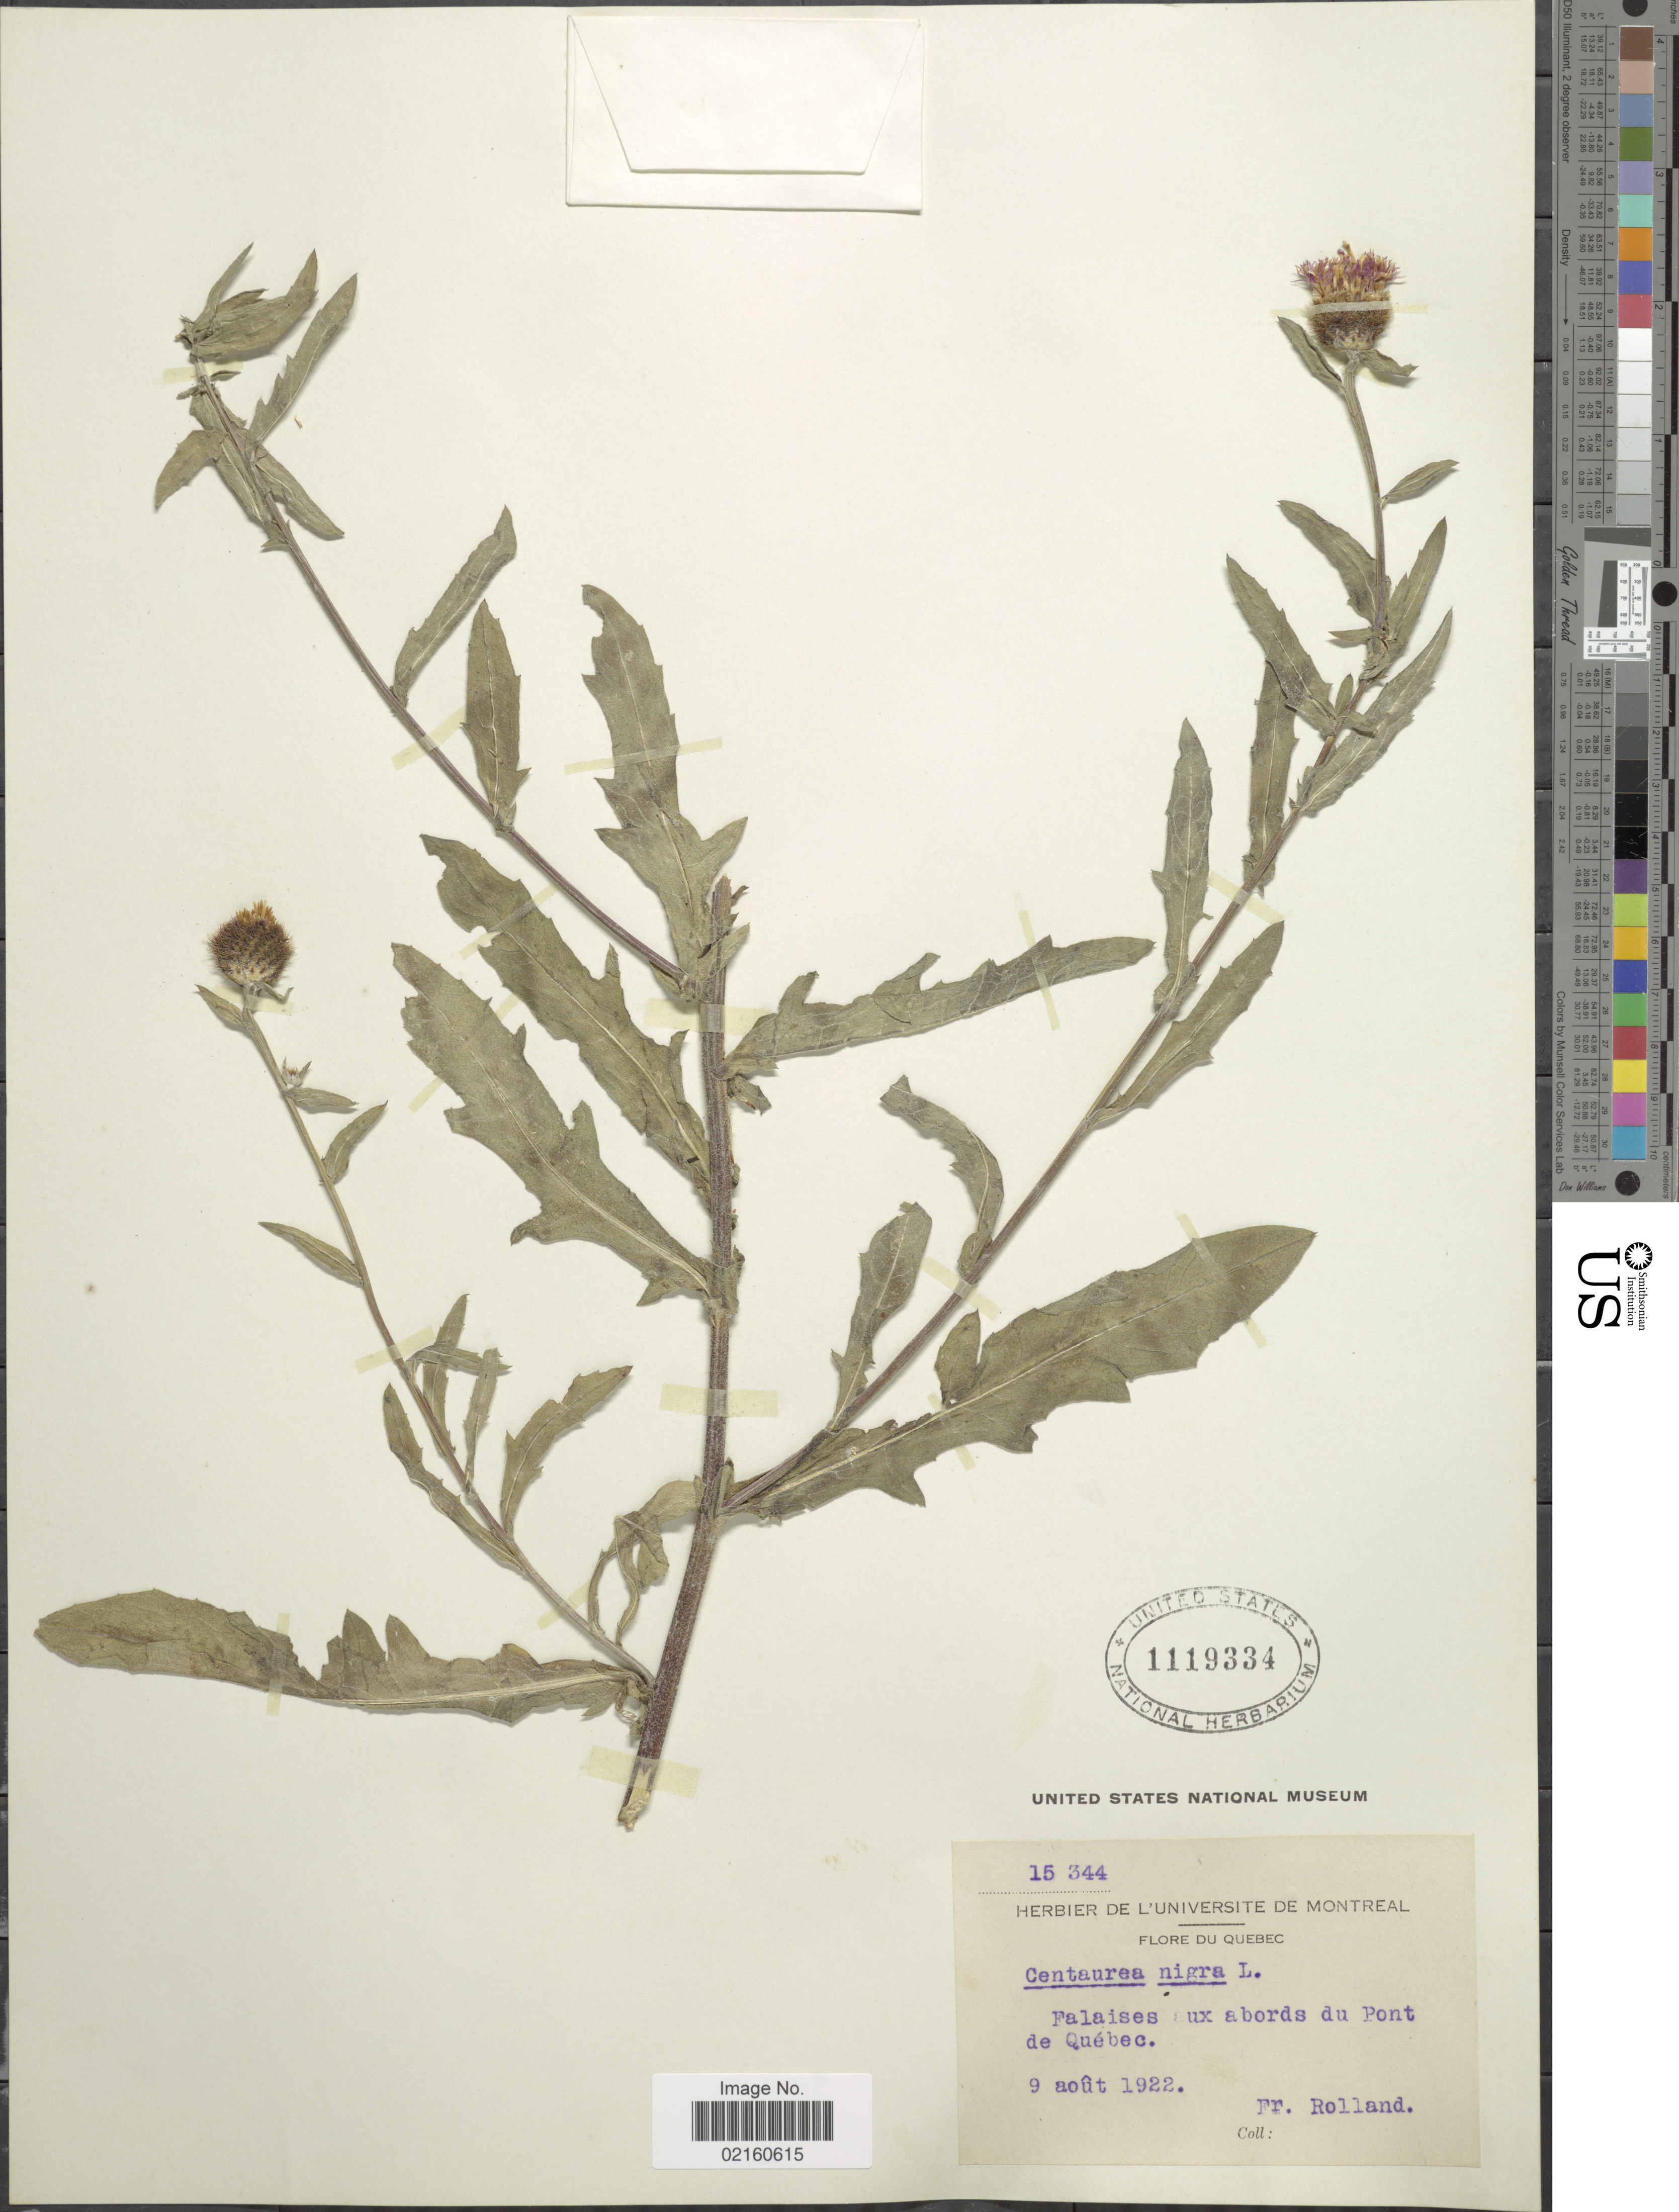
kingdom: Plantae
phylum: Tracheophyta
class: Magnoliopsida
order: Asterales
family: Asteraceae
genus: Centaurea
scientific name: Centaurea nigra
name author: L.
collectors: Roland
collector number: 15344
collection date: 1922-08-09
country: Canada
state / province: Quebec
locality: Falaises aux abords du Pont de Quebec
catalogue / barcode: US 1119334